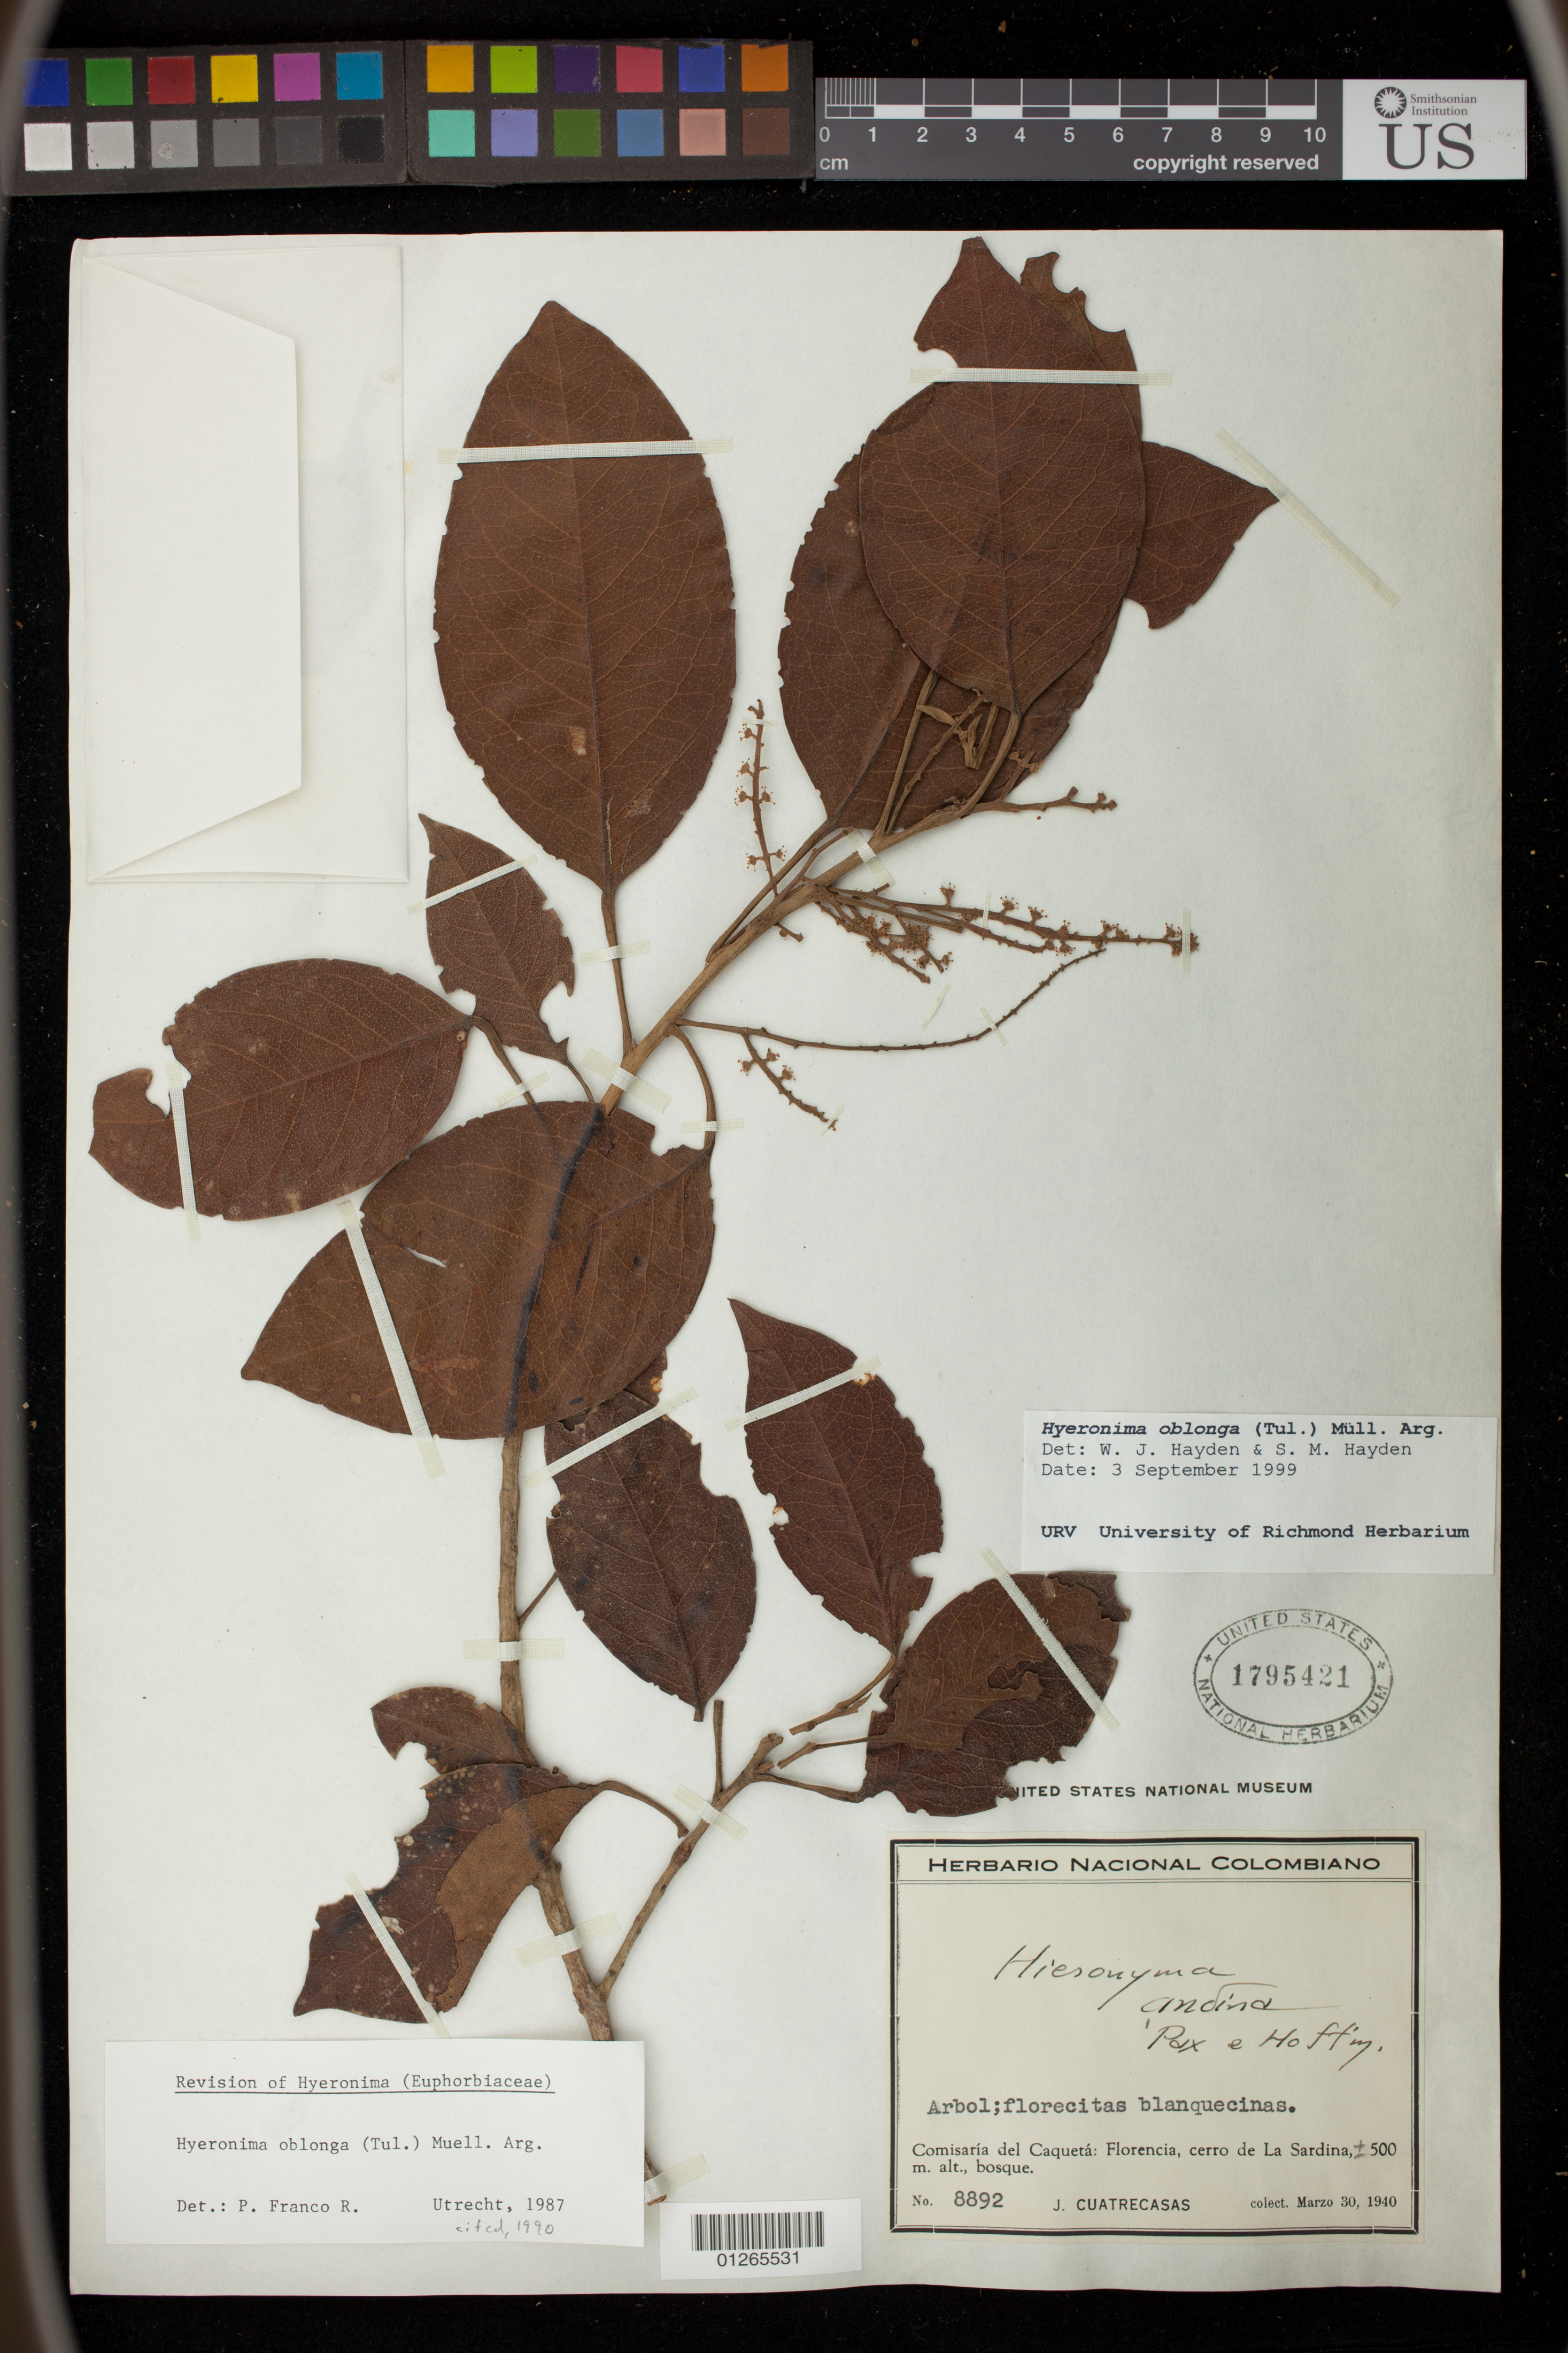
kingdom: Plantae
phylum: Tracheophyta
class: Magnoliopsida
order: Malpighiales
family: Phyllanthaceae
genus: Hieronyma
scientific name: Hieronyma oblonga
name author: (Tul.) Müll. Arg.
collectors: J. Cuatrecasas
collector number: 8892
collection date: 1940-03-30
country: Colombia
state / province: Caquetá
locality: Cocorna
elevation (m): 503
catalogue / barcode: US 1795421